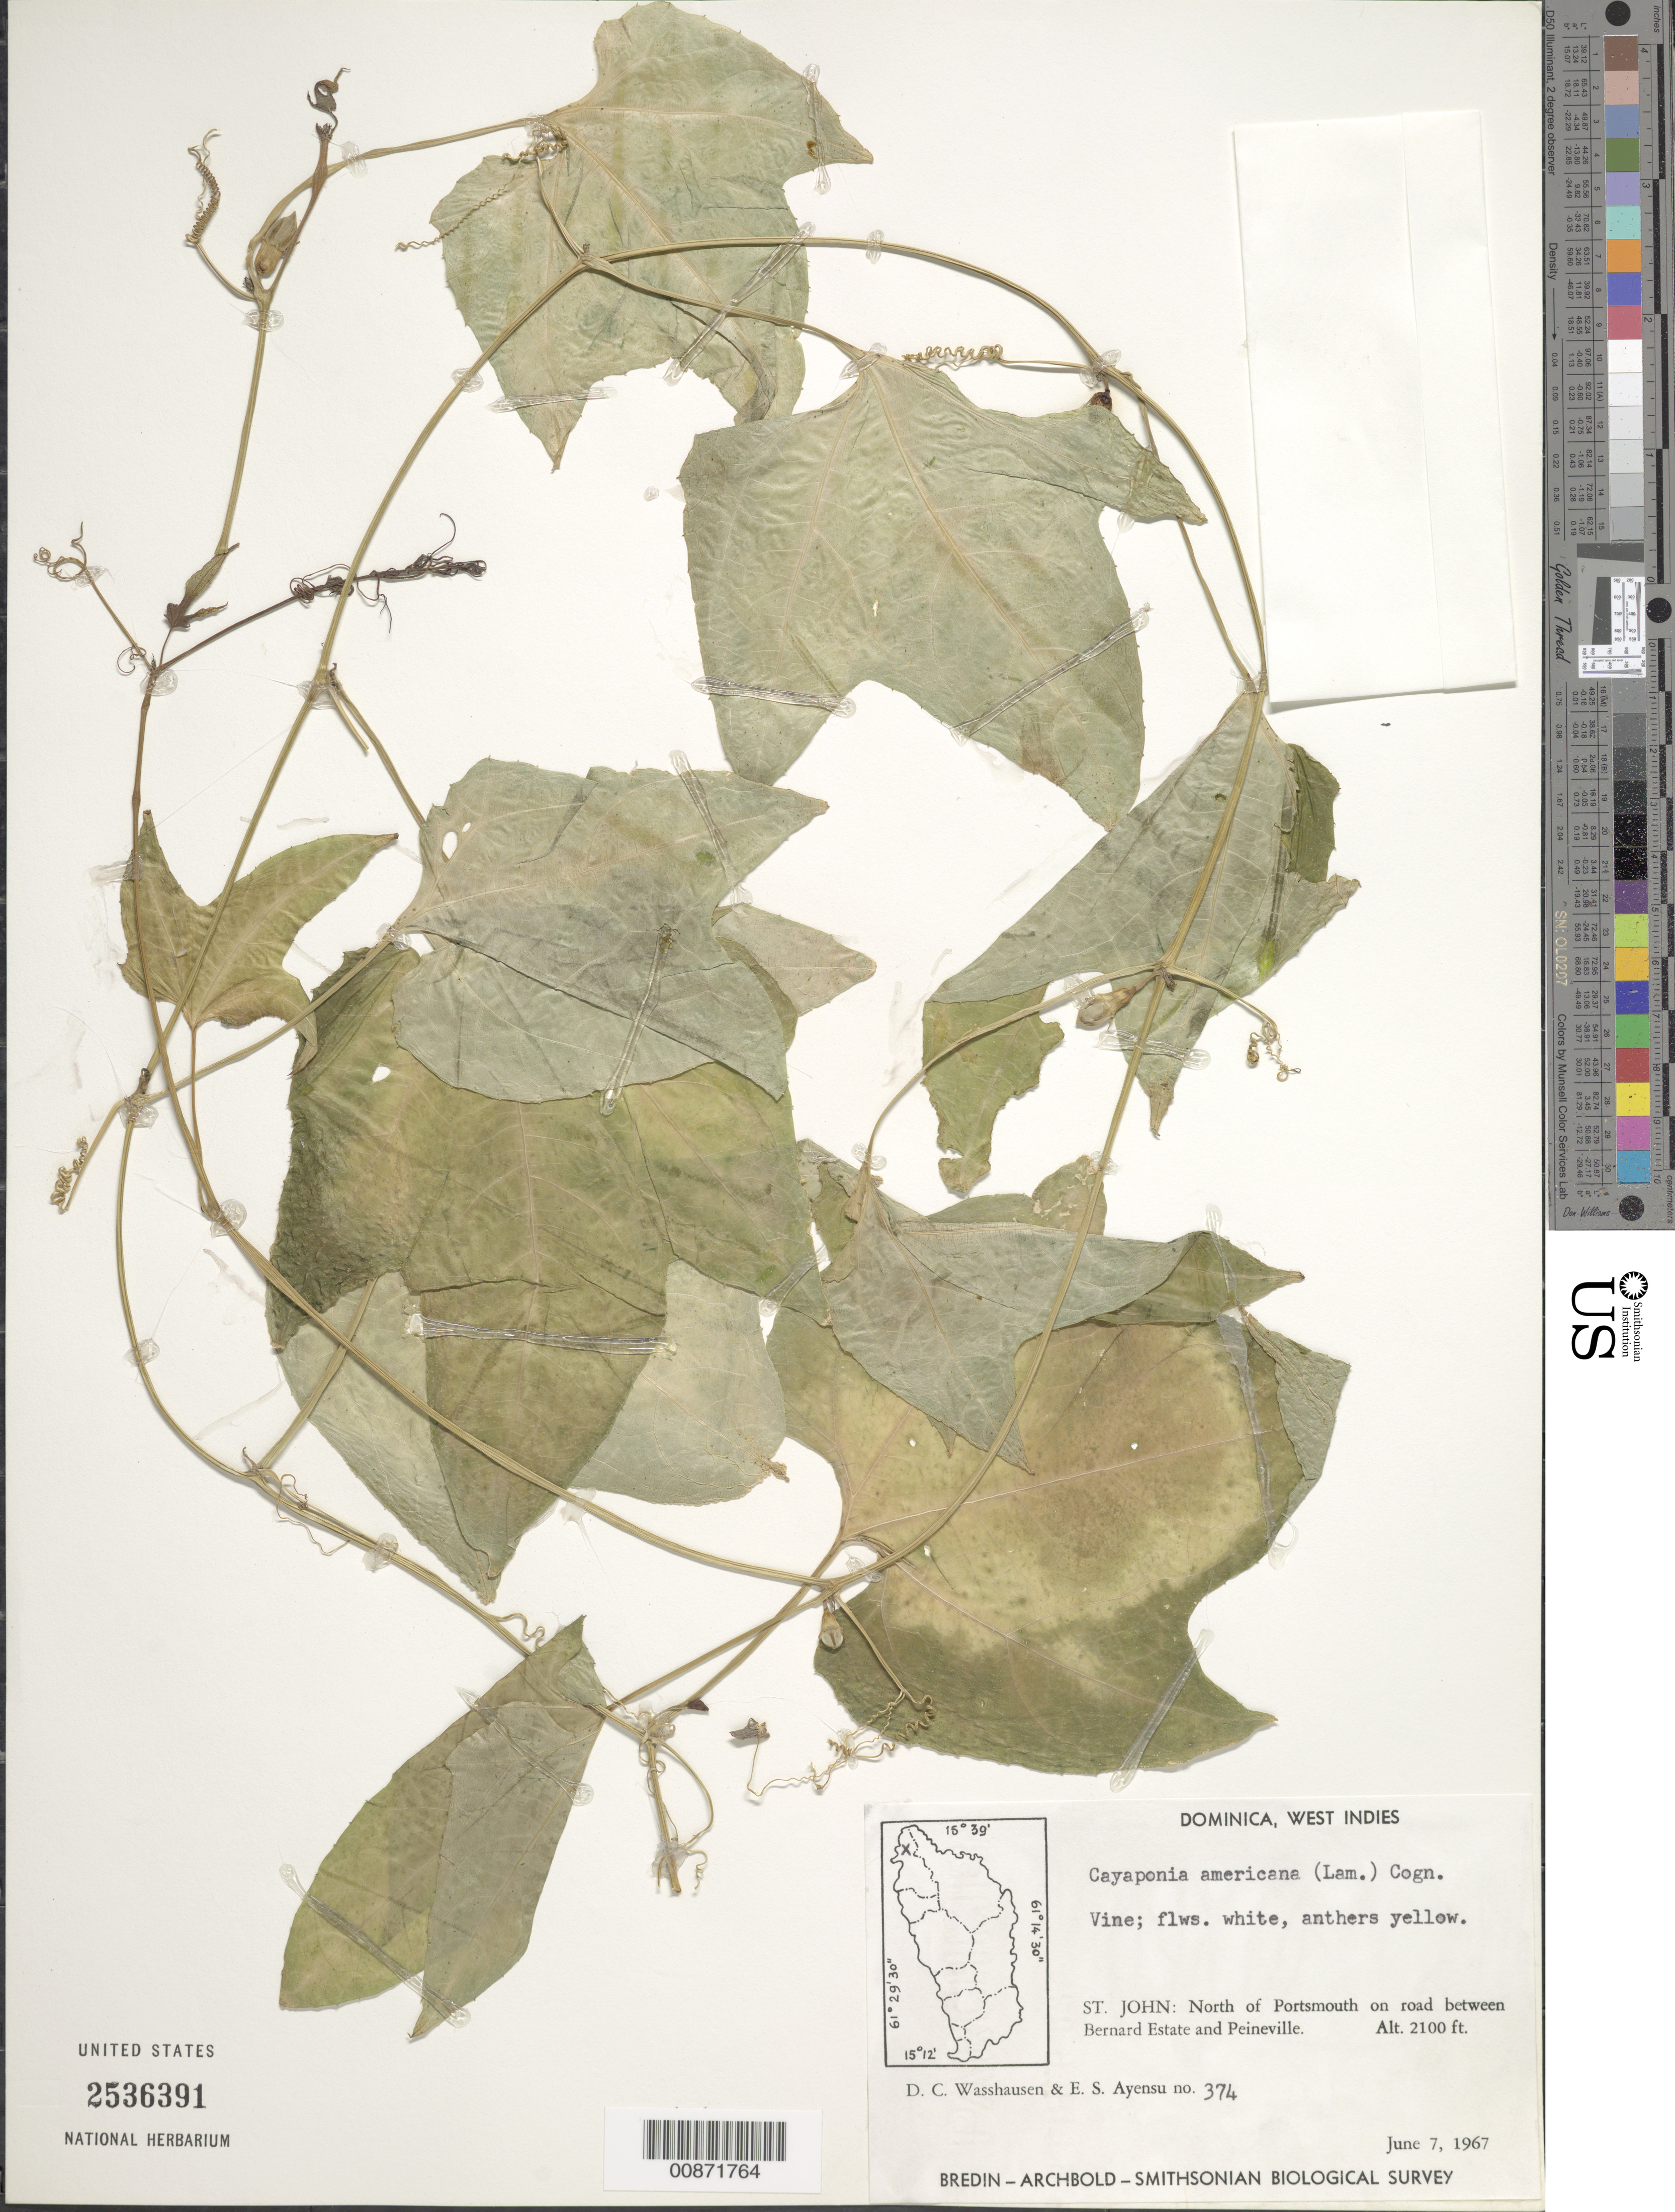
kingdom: Plantae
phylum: Tracheophyta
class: Magnoliopsida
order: Cucurbitales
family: Cucurbitaceae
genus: Cayaponia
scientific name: Cayaponia americana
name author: (Lam.) Cogn.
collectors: D. C. Wasshausen & E. S. Ayensu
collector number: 374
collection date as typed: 07 Jun 1967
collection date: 1967-06-07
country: Dominica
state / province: St. John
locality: North of Portsmouth, on road between Bernard Estate and Peineville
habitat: Along road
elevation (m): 640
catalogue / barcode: US 2536391